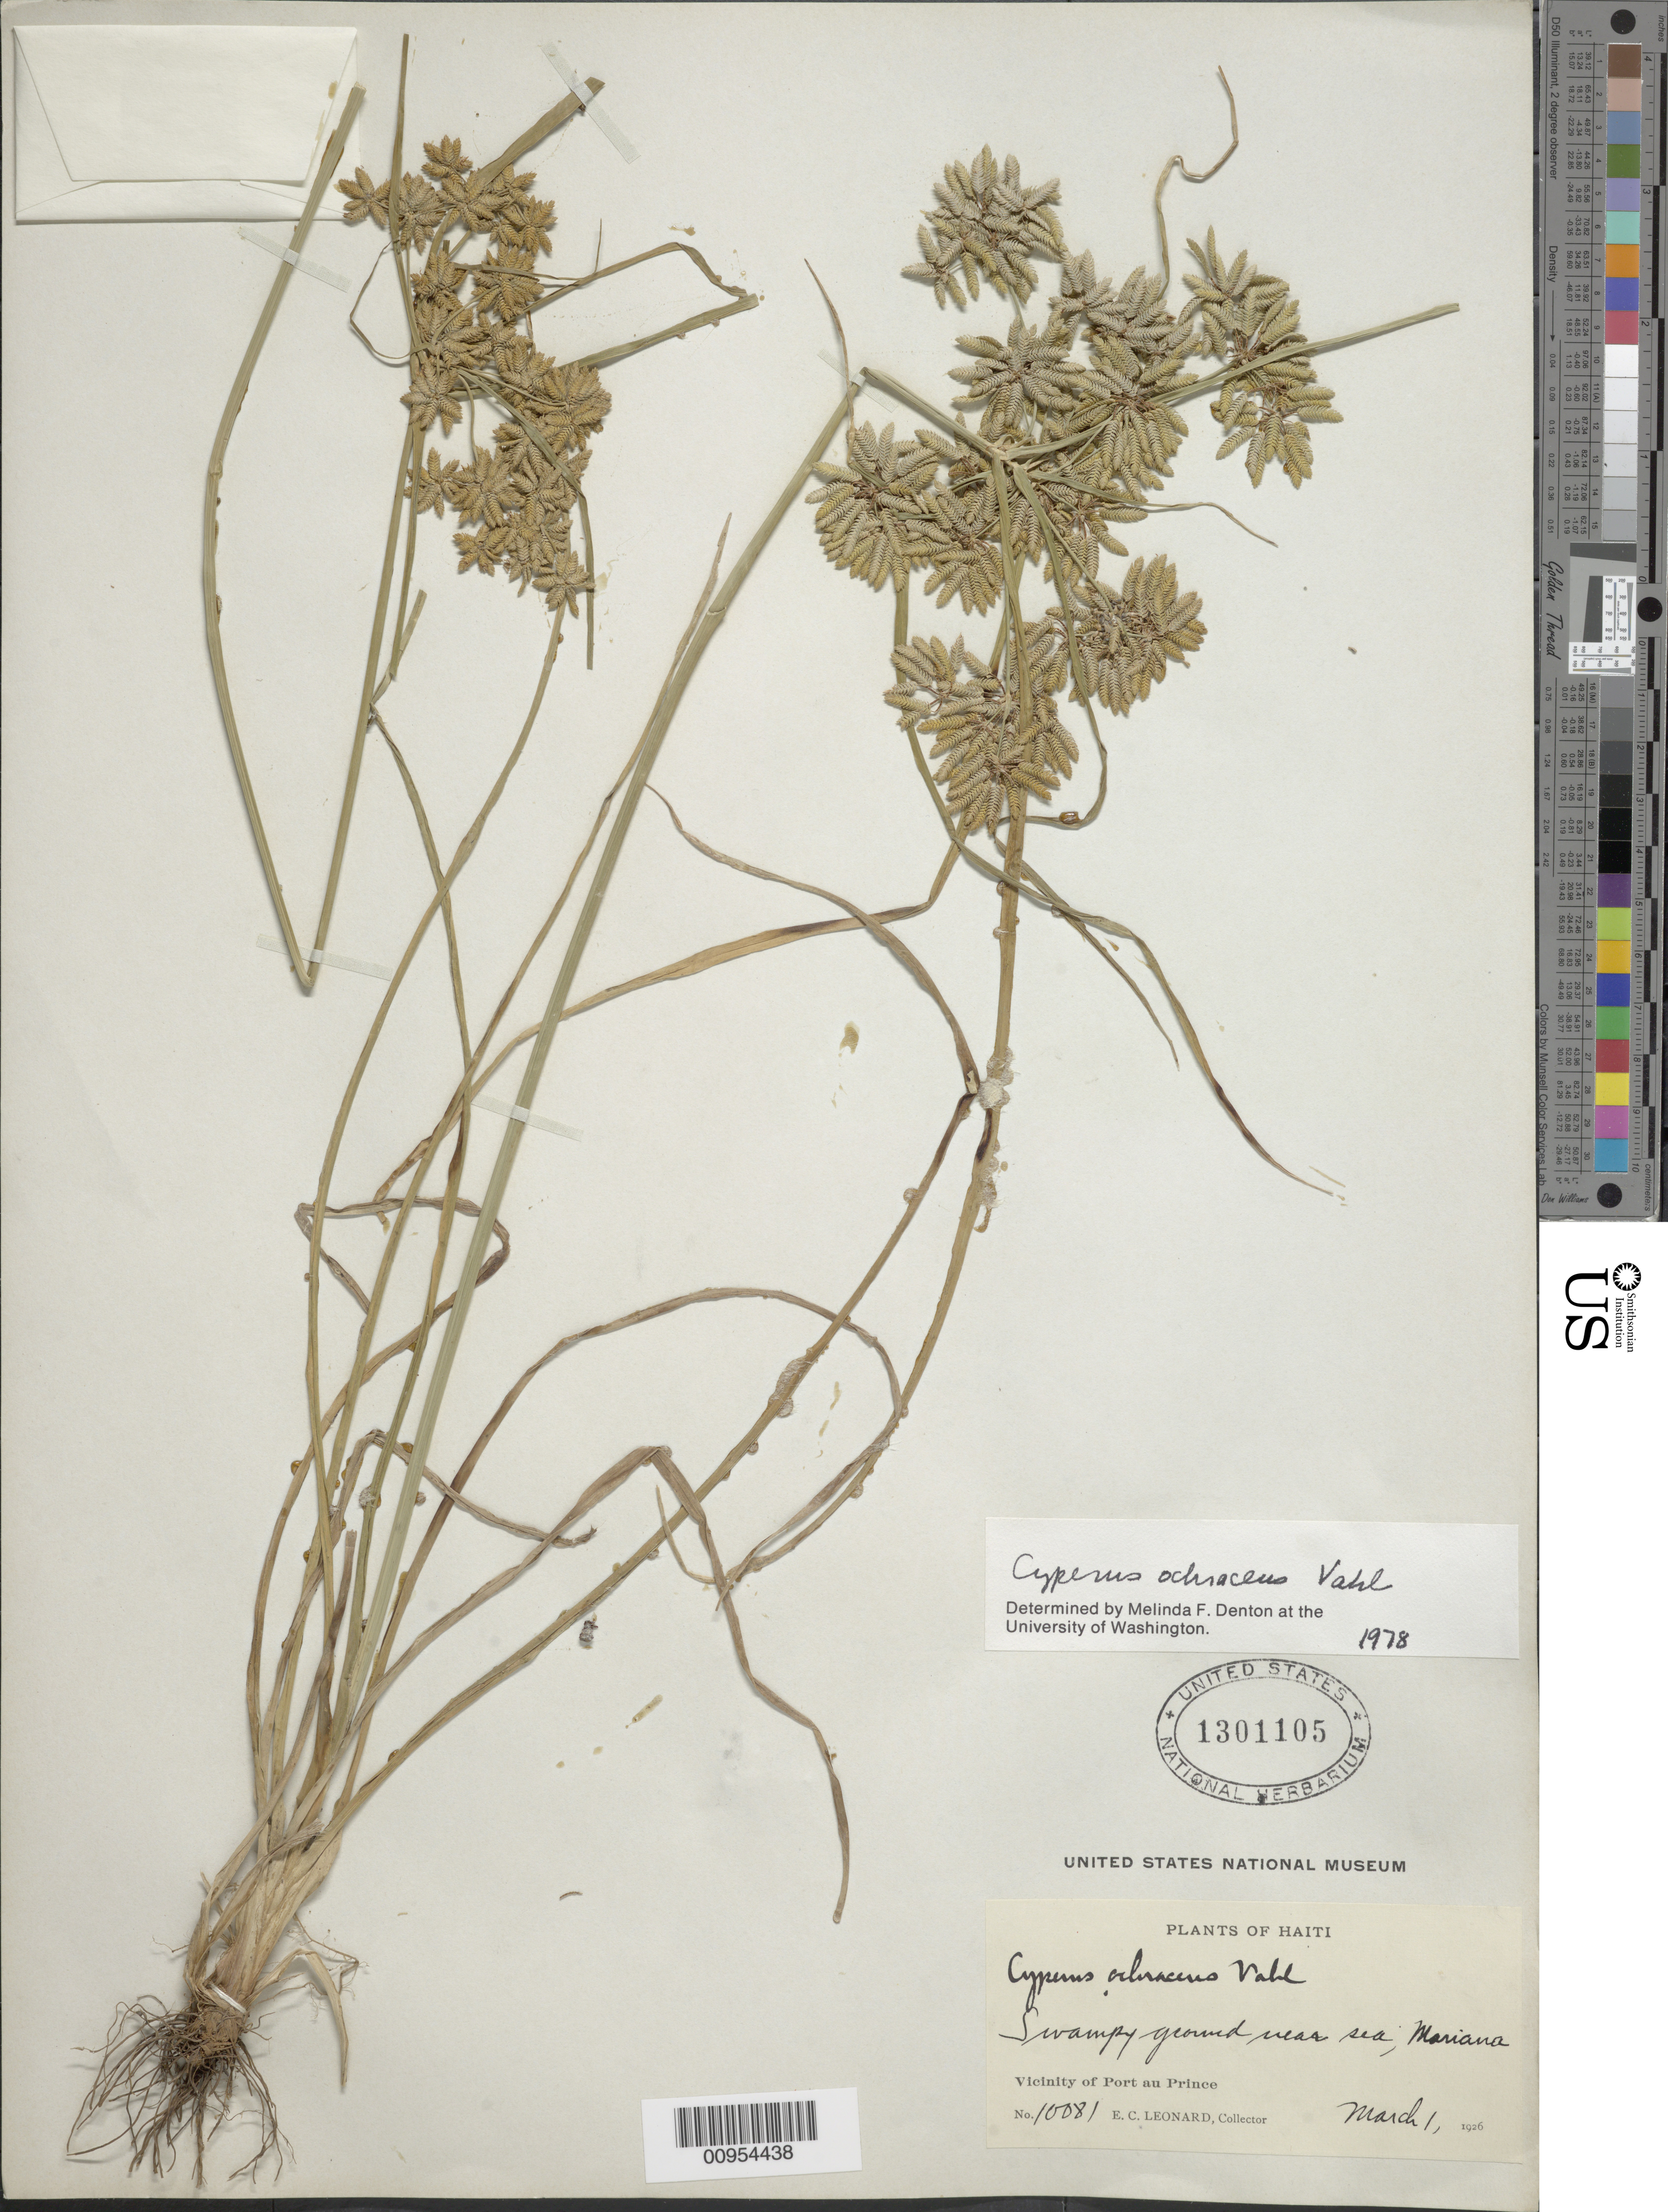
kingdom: Plantae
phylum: Tracheophyta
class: Liliopsida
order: Poales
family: Cyperaceae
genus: Cyperus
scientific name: Cyperus ochraceus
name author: Vahl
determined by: Denton, M. F.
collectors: E. C. Leonard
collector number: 10081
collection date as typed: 01 Mar 1926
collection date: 1926-03-01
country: Haiti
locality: Vicinity of Port au Prince, swampy ground near sea, Mariana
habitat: Swampy ground near sea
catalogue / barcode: US 1301105